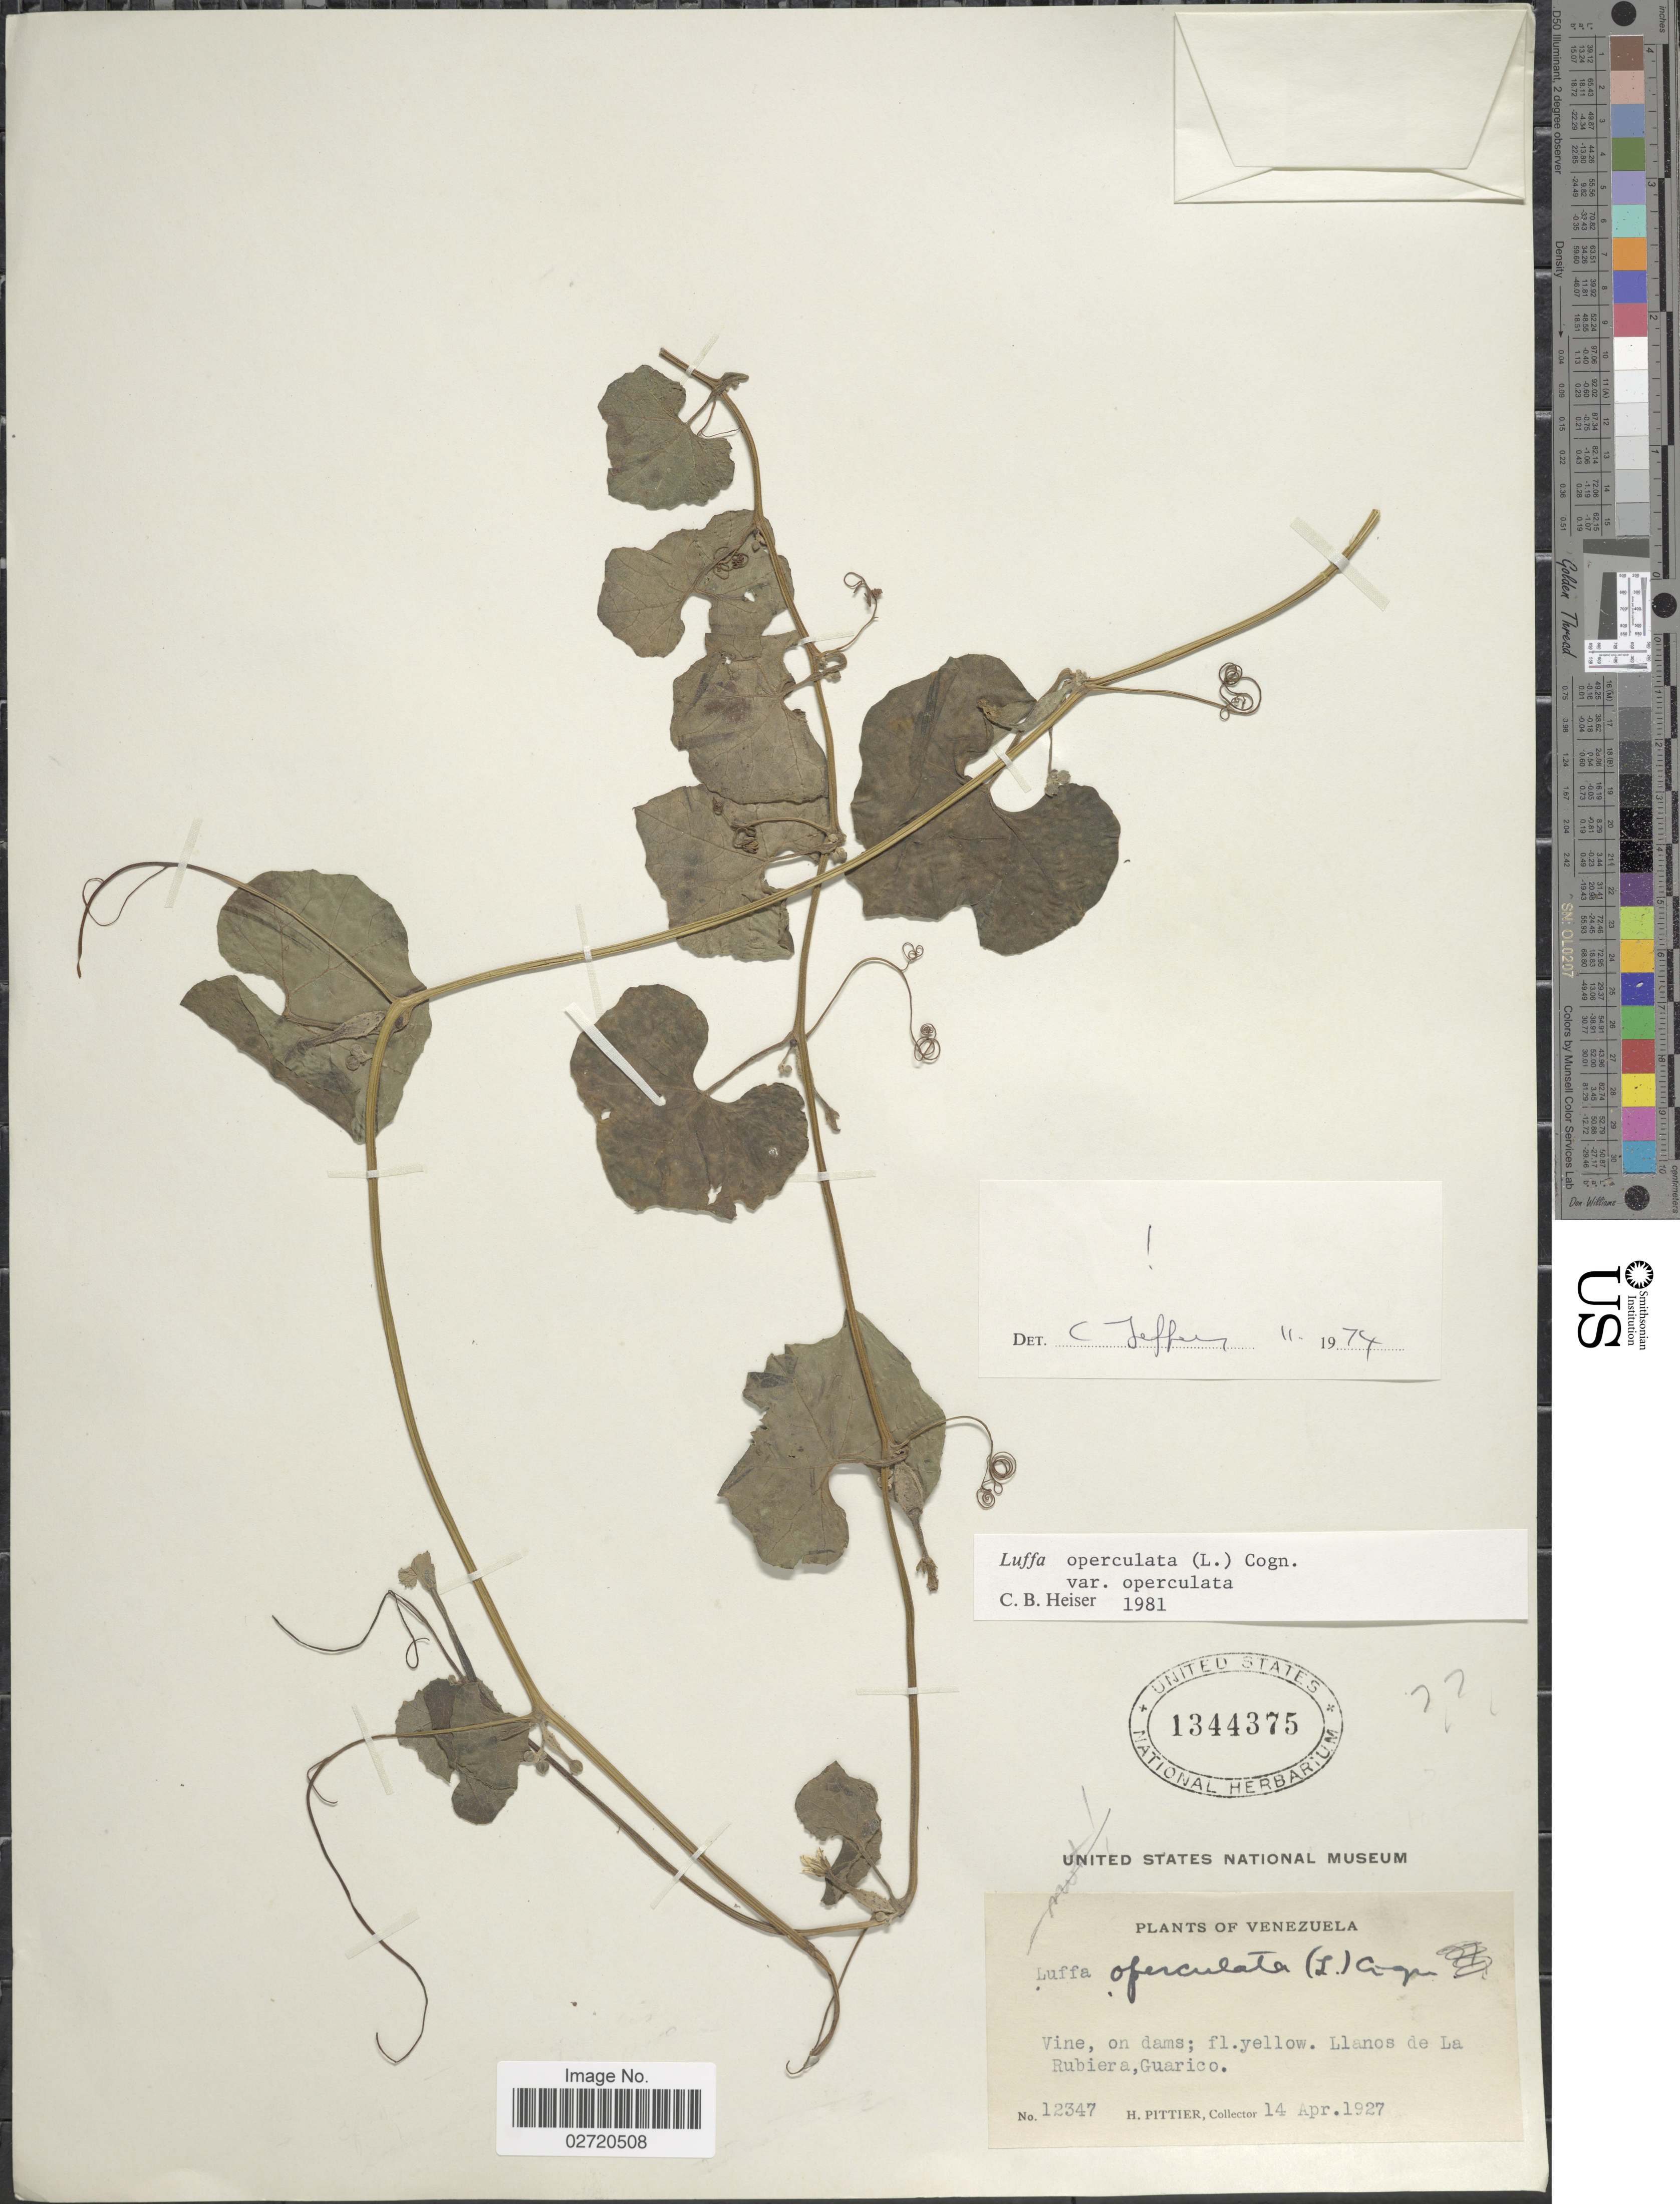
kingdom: Plantae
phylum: Tracheophyta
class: Magnoliopsida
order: Cucurbitales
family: Cucurbitaceae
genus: Luffa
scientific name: Luffa operculata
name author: (L.) Cogn.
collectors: H. F. Pittier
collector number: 12347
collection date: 1927-04-14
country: Venezuela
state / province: Guárico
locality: Llanos de La Rubiera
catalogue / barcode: US 1344375